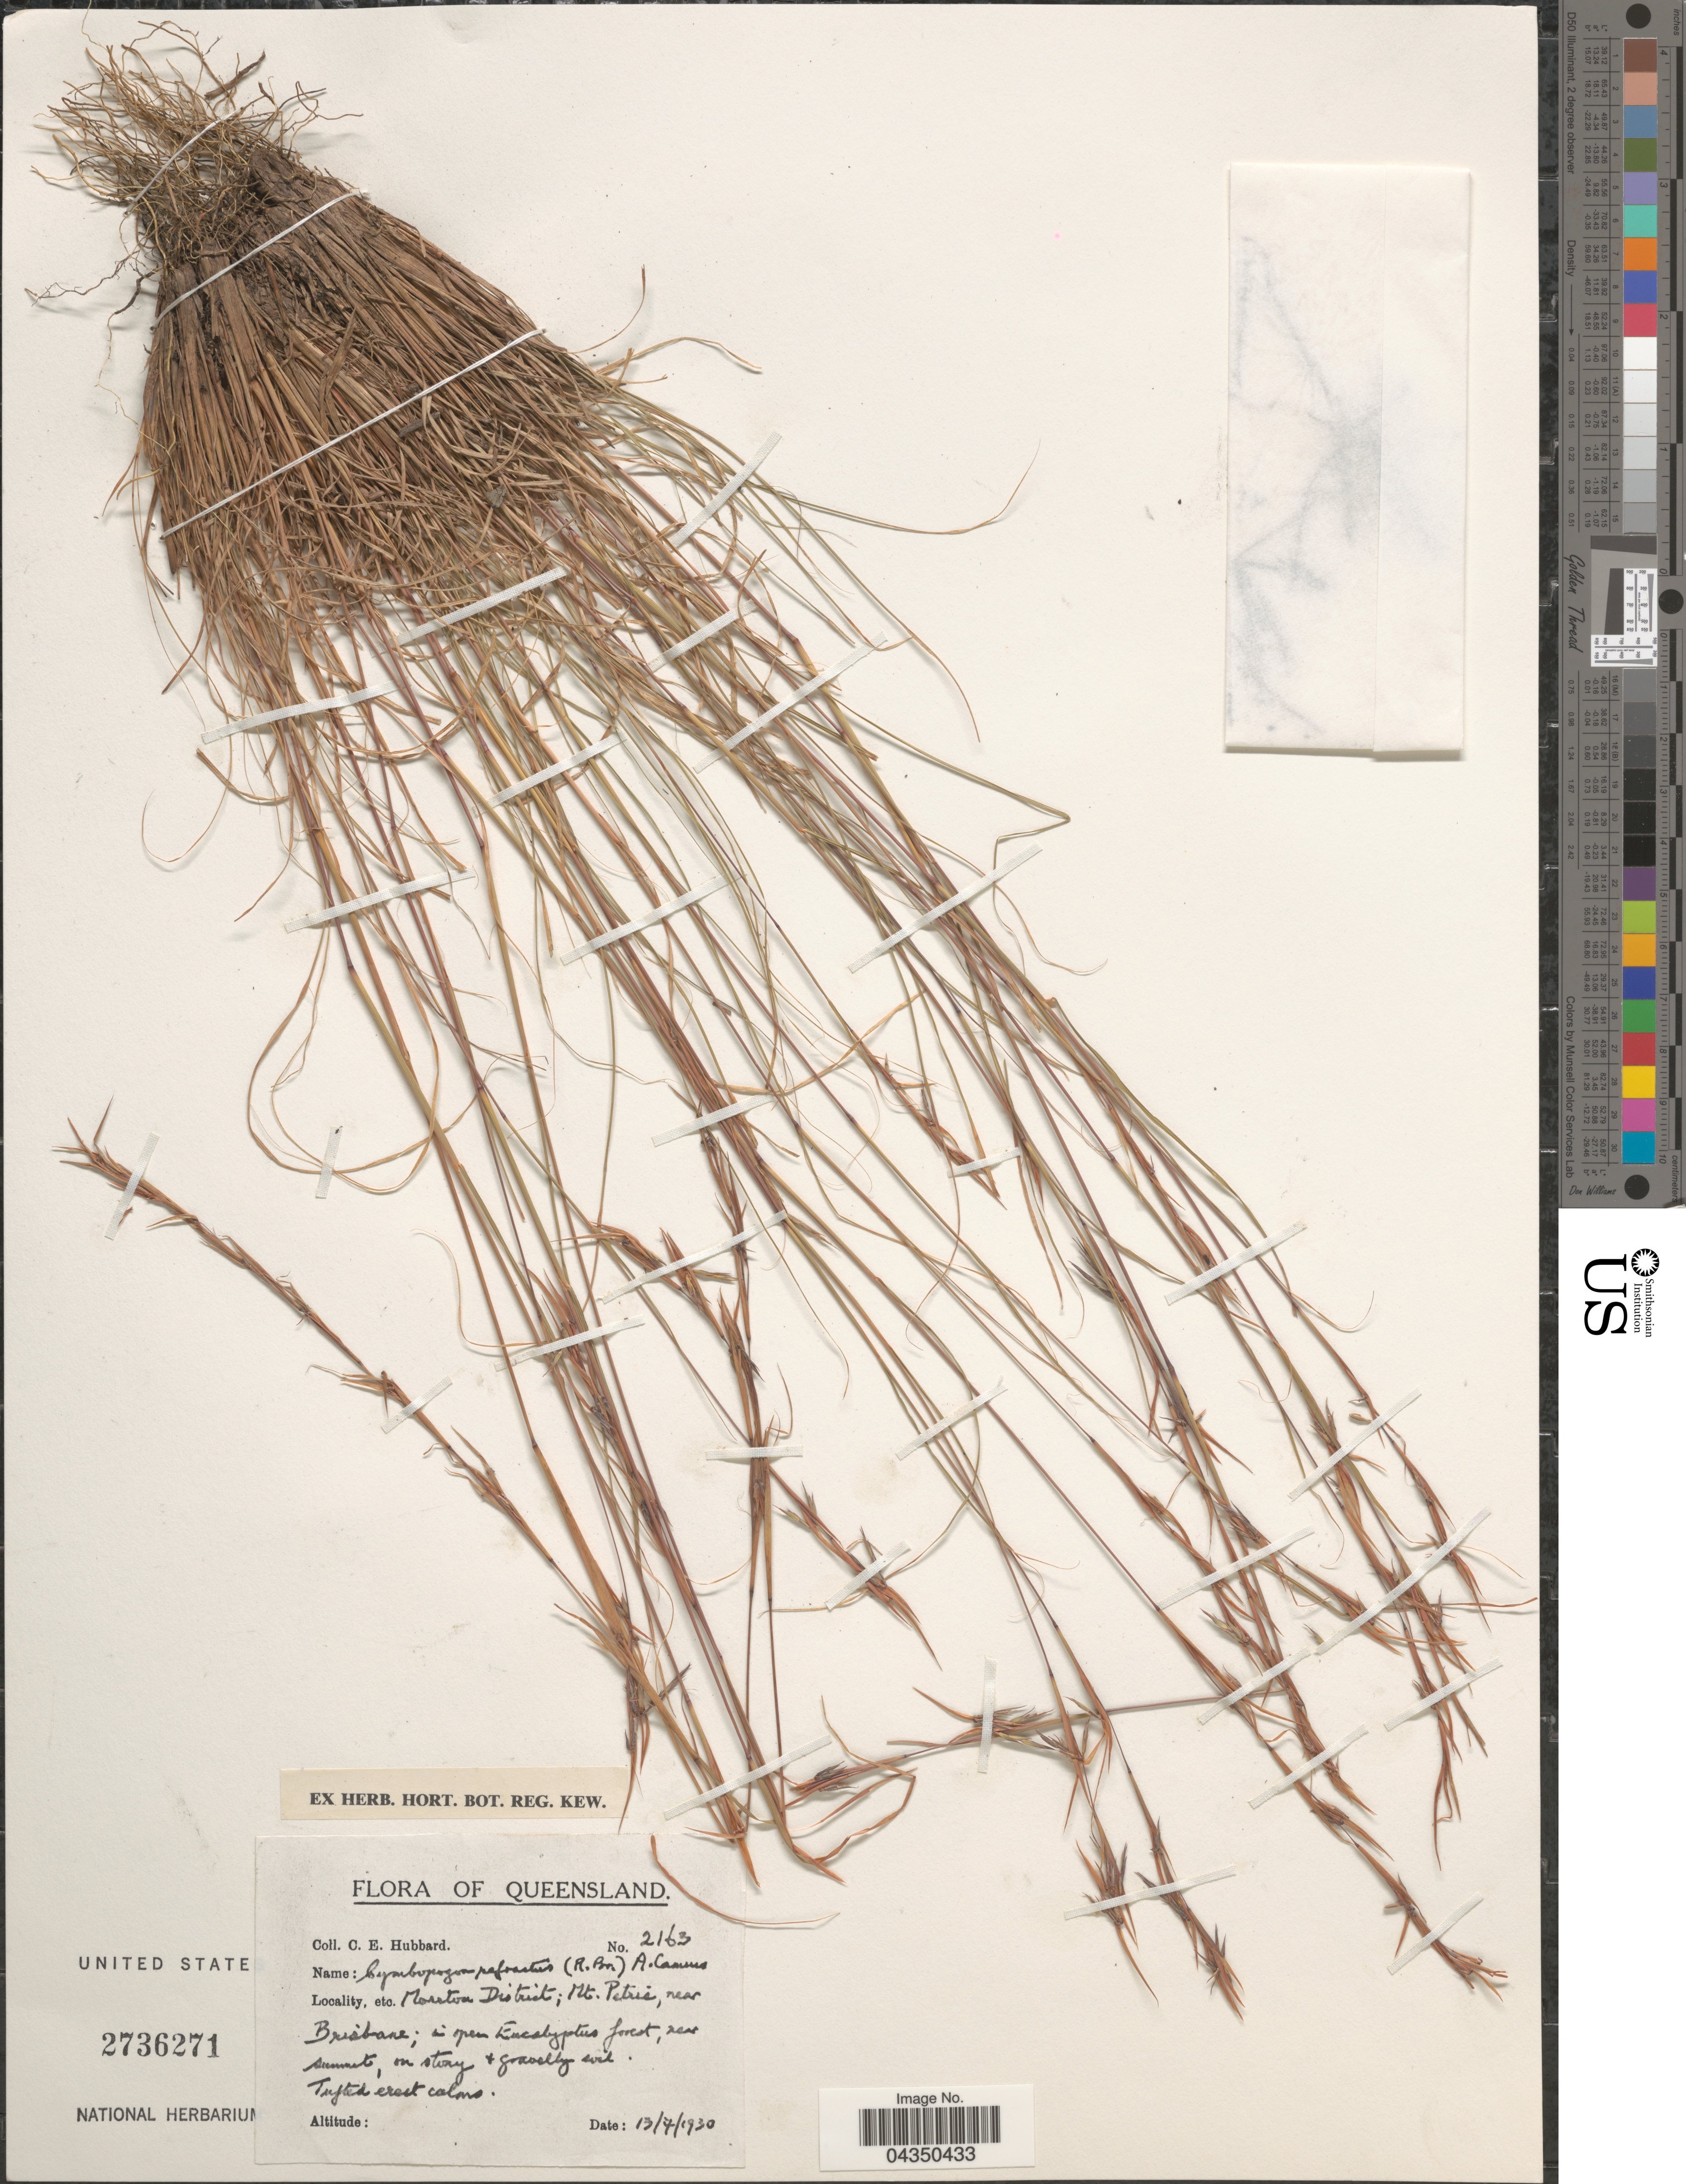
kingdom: Plantae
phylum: Tracheophyta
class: Liliopsida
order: Poales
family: Poaceae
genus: Cymbopogon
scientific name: Cymbopogon refractus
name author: (R. Br.) A. Camus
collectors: C. E. Hubbard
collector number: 2163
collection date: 1930-07-13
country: Australia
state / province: Queensland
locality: Moreton District; Mt. Petria, near Brisbane.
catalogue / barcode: US 2736271